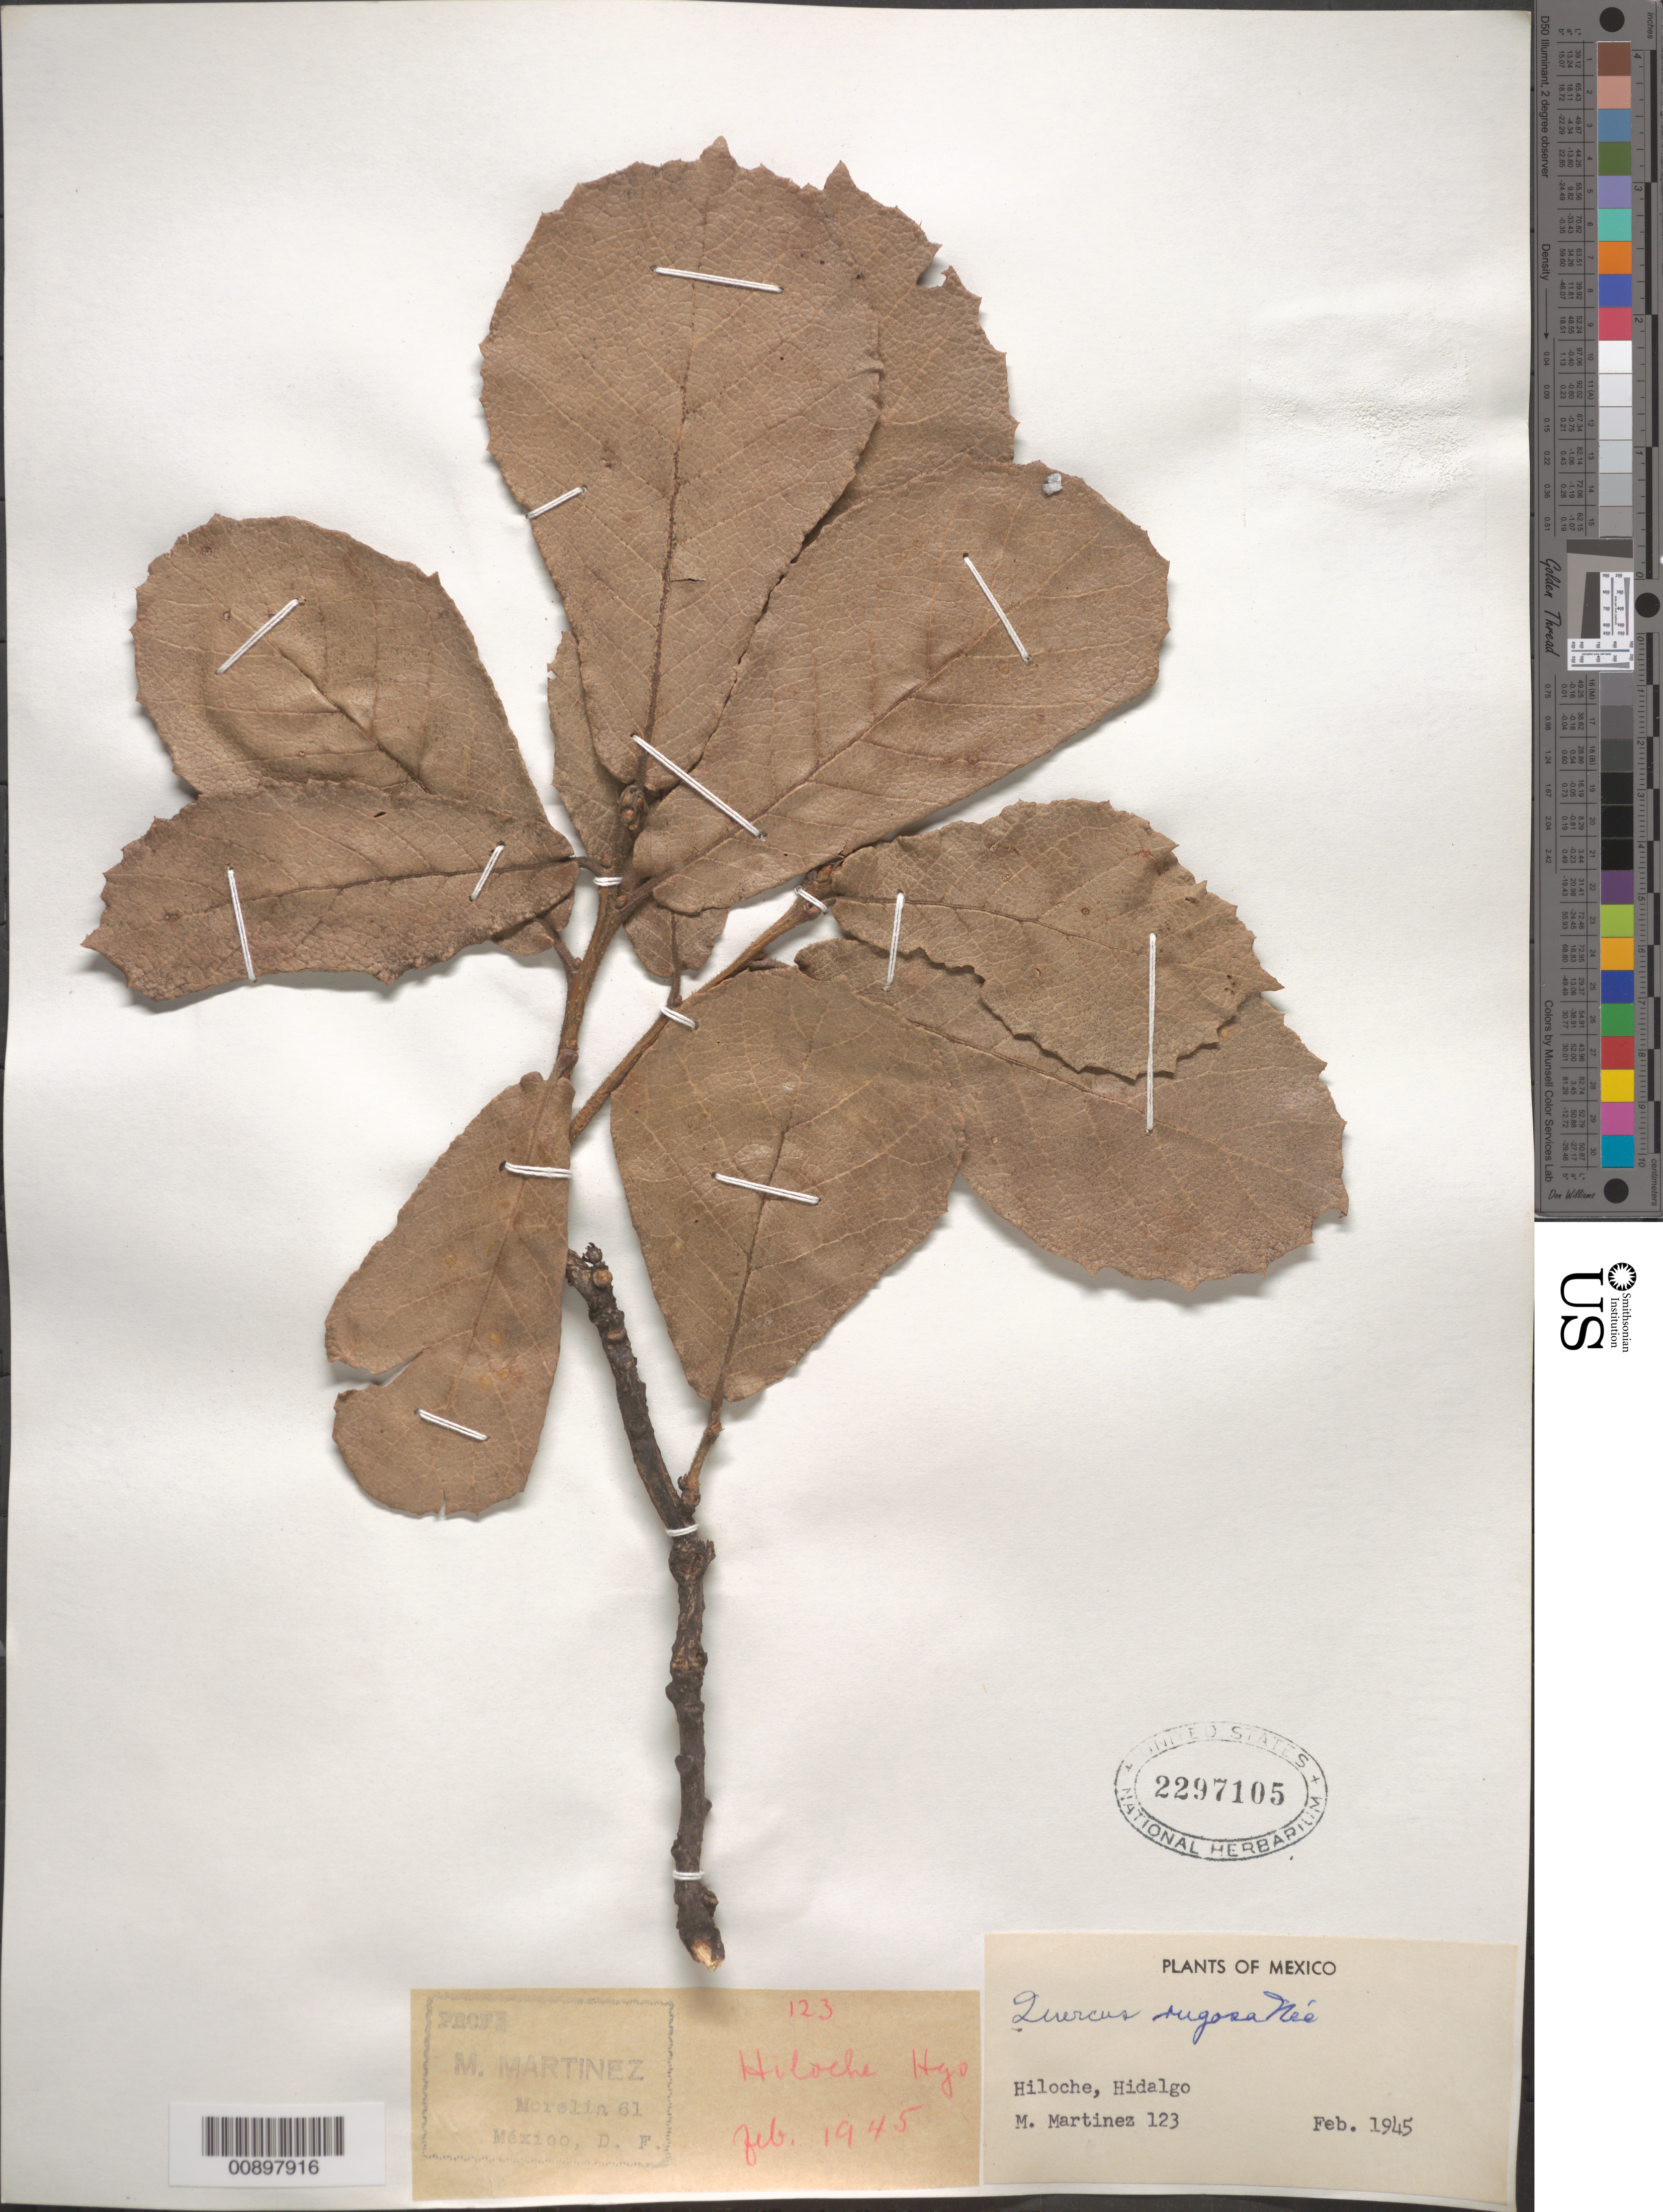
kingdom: Plantae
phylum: Tracheophyta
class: Magnoliopsida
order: Fagales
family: Fagaceae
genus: Quercus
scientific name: Quercus rugosa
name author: Née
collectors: M. Martinez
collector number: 123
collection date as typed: Feb 1945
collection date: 1945-02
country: Mexico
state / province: Hidalgo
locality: Hiloche, Hidalgo.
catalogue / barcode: US 2297105